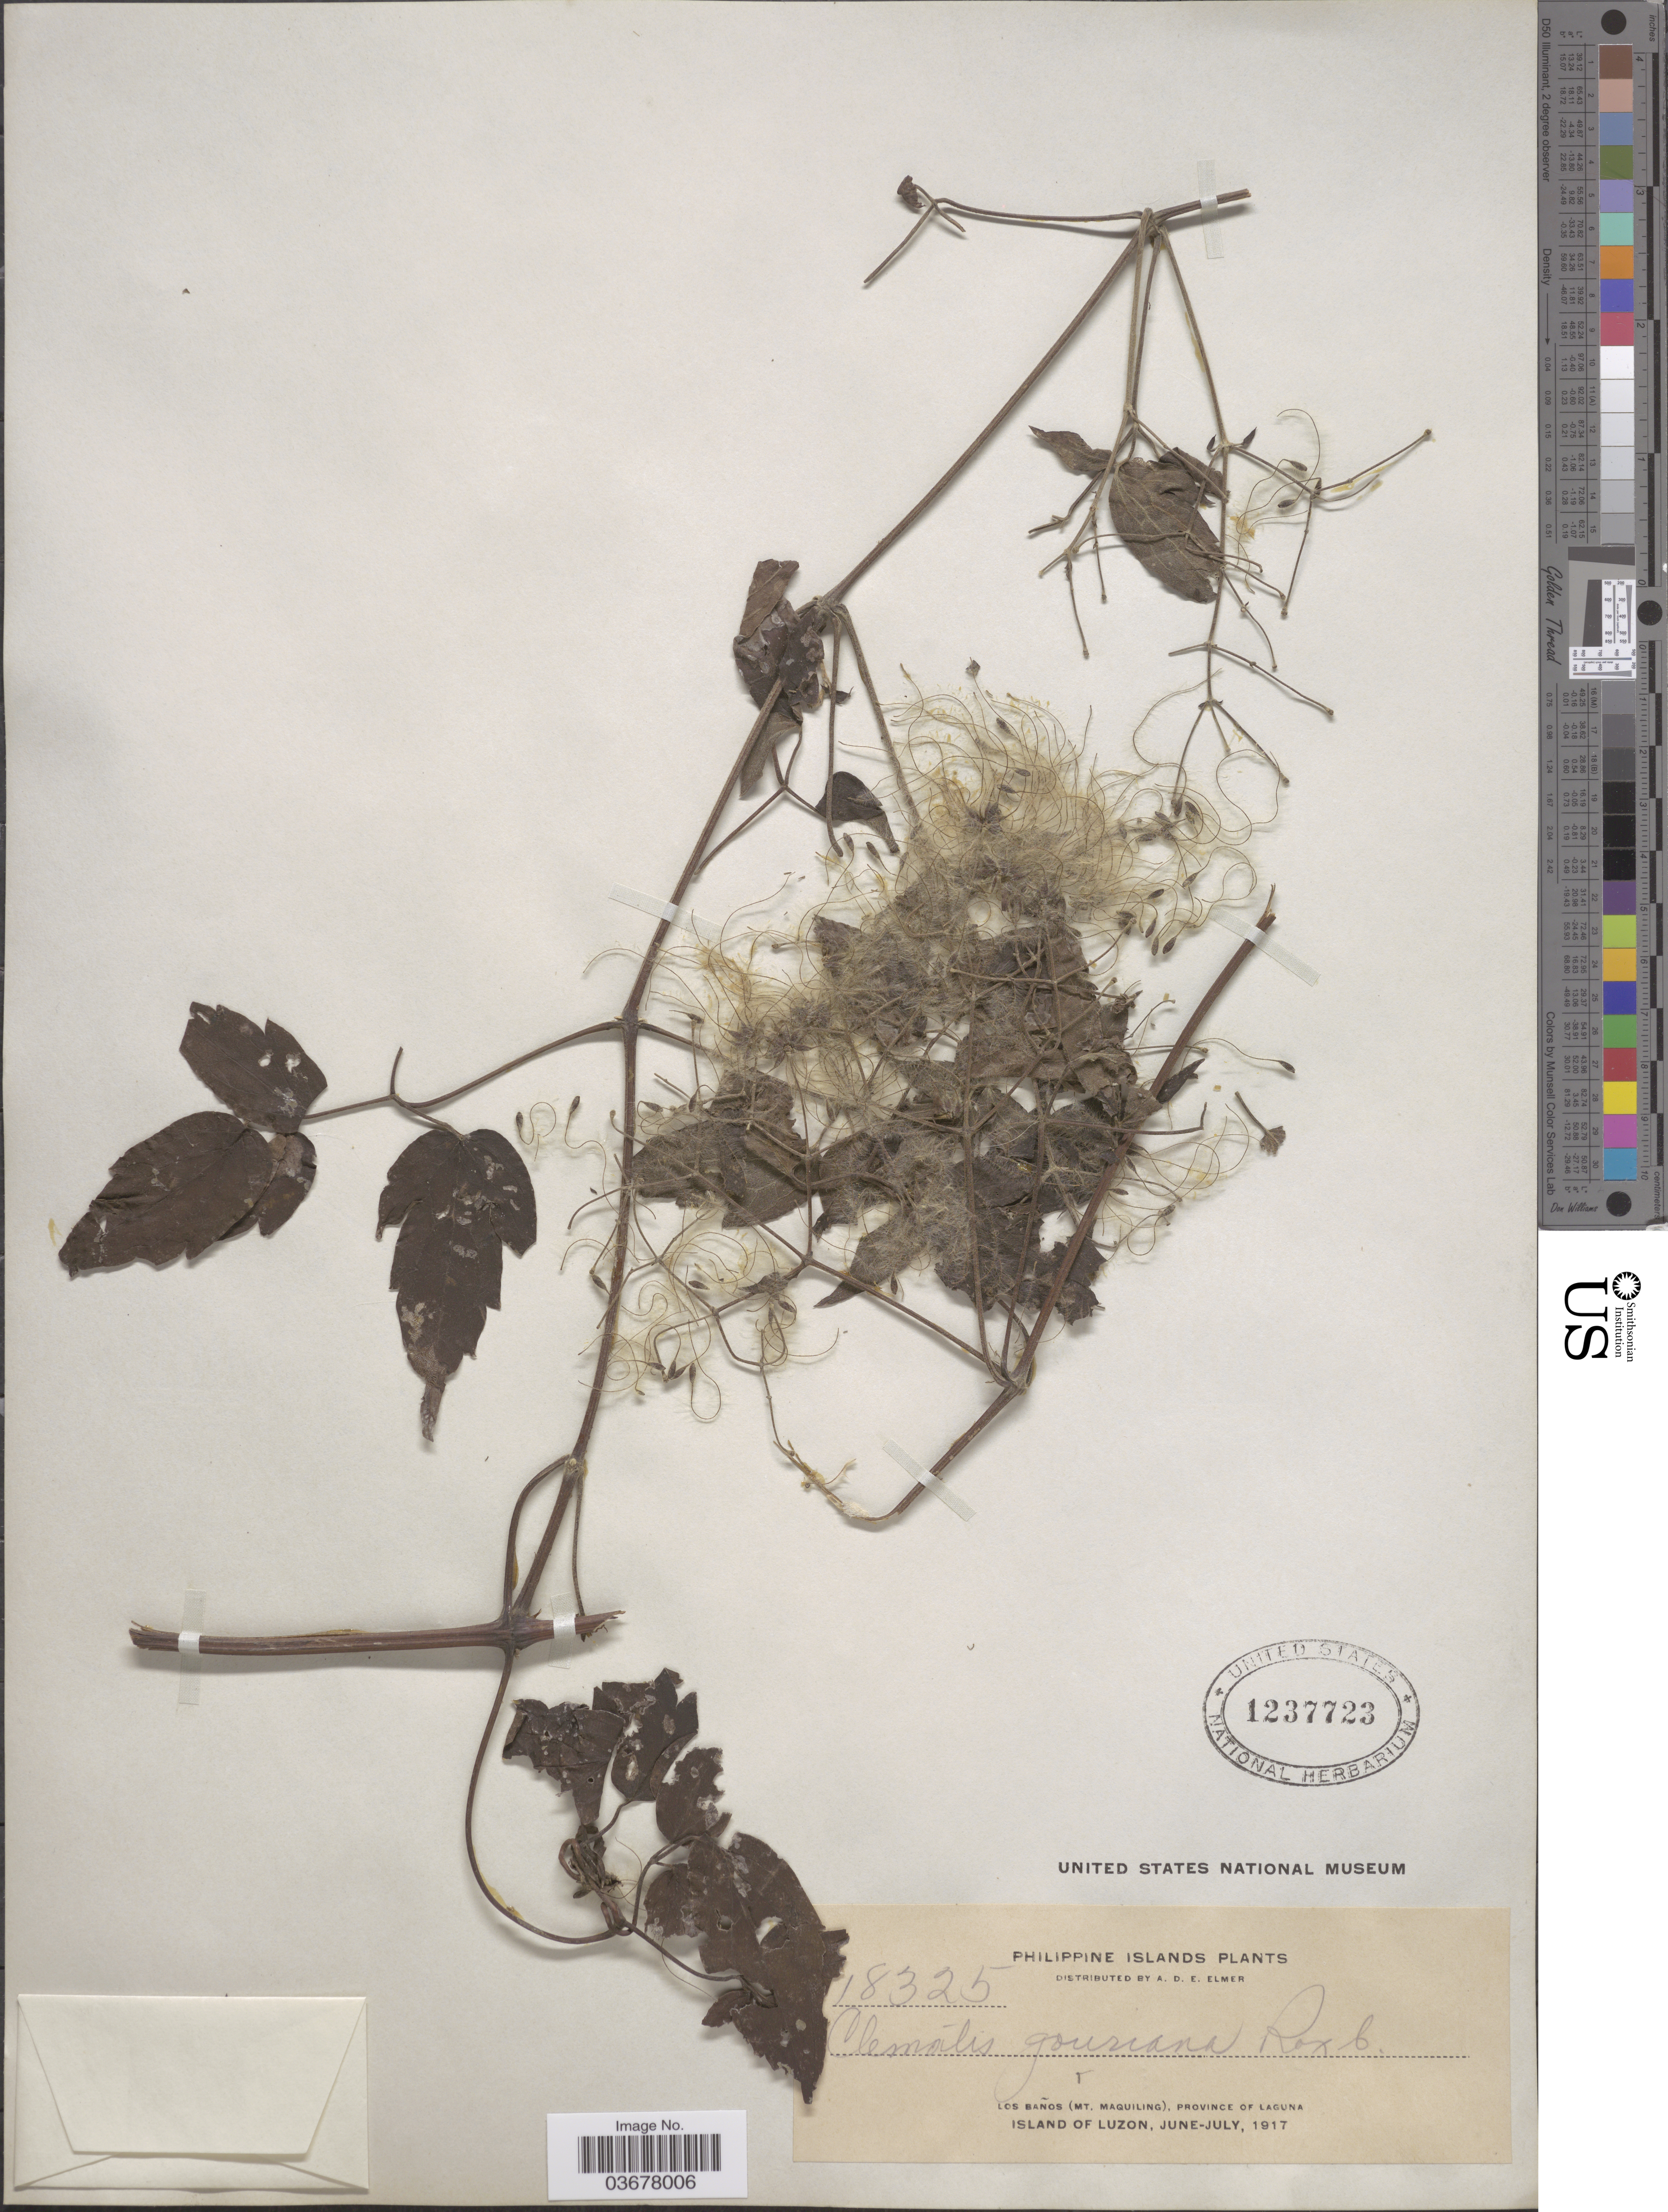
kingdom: Plantae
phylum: Tracheophyta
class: Magnoliopsida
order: Ranunculales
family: Ranunculaceae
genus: Clematis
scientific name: Clematis gouriana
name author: Roxb. ex DC.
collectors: A. D. E. Elmer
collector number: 18325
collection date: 1917-06/1917-07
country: Philippines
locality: Philippine Islands. Los Baños (Mt. Maquiling), Province of Laguna. Island of Luzon.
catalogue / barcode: US 1237723